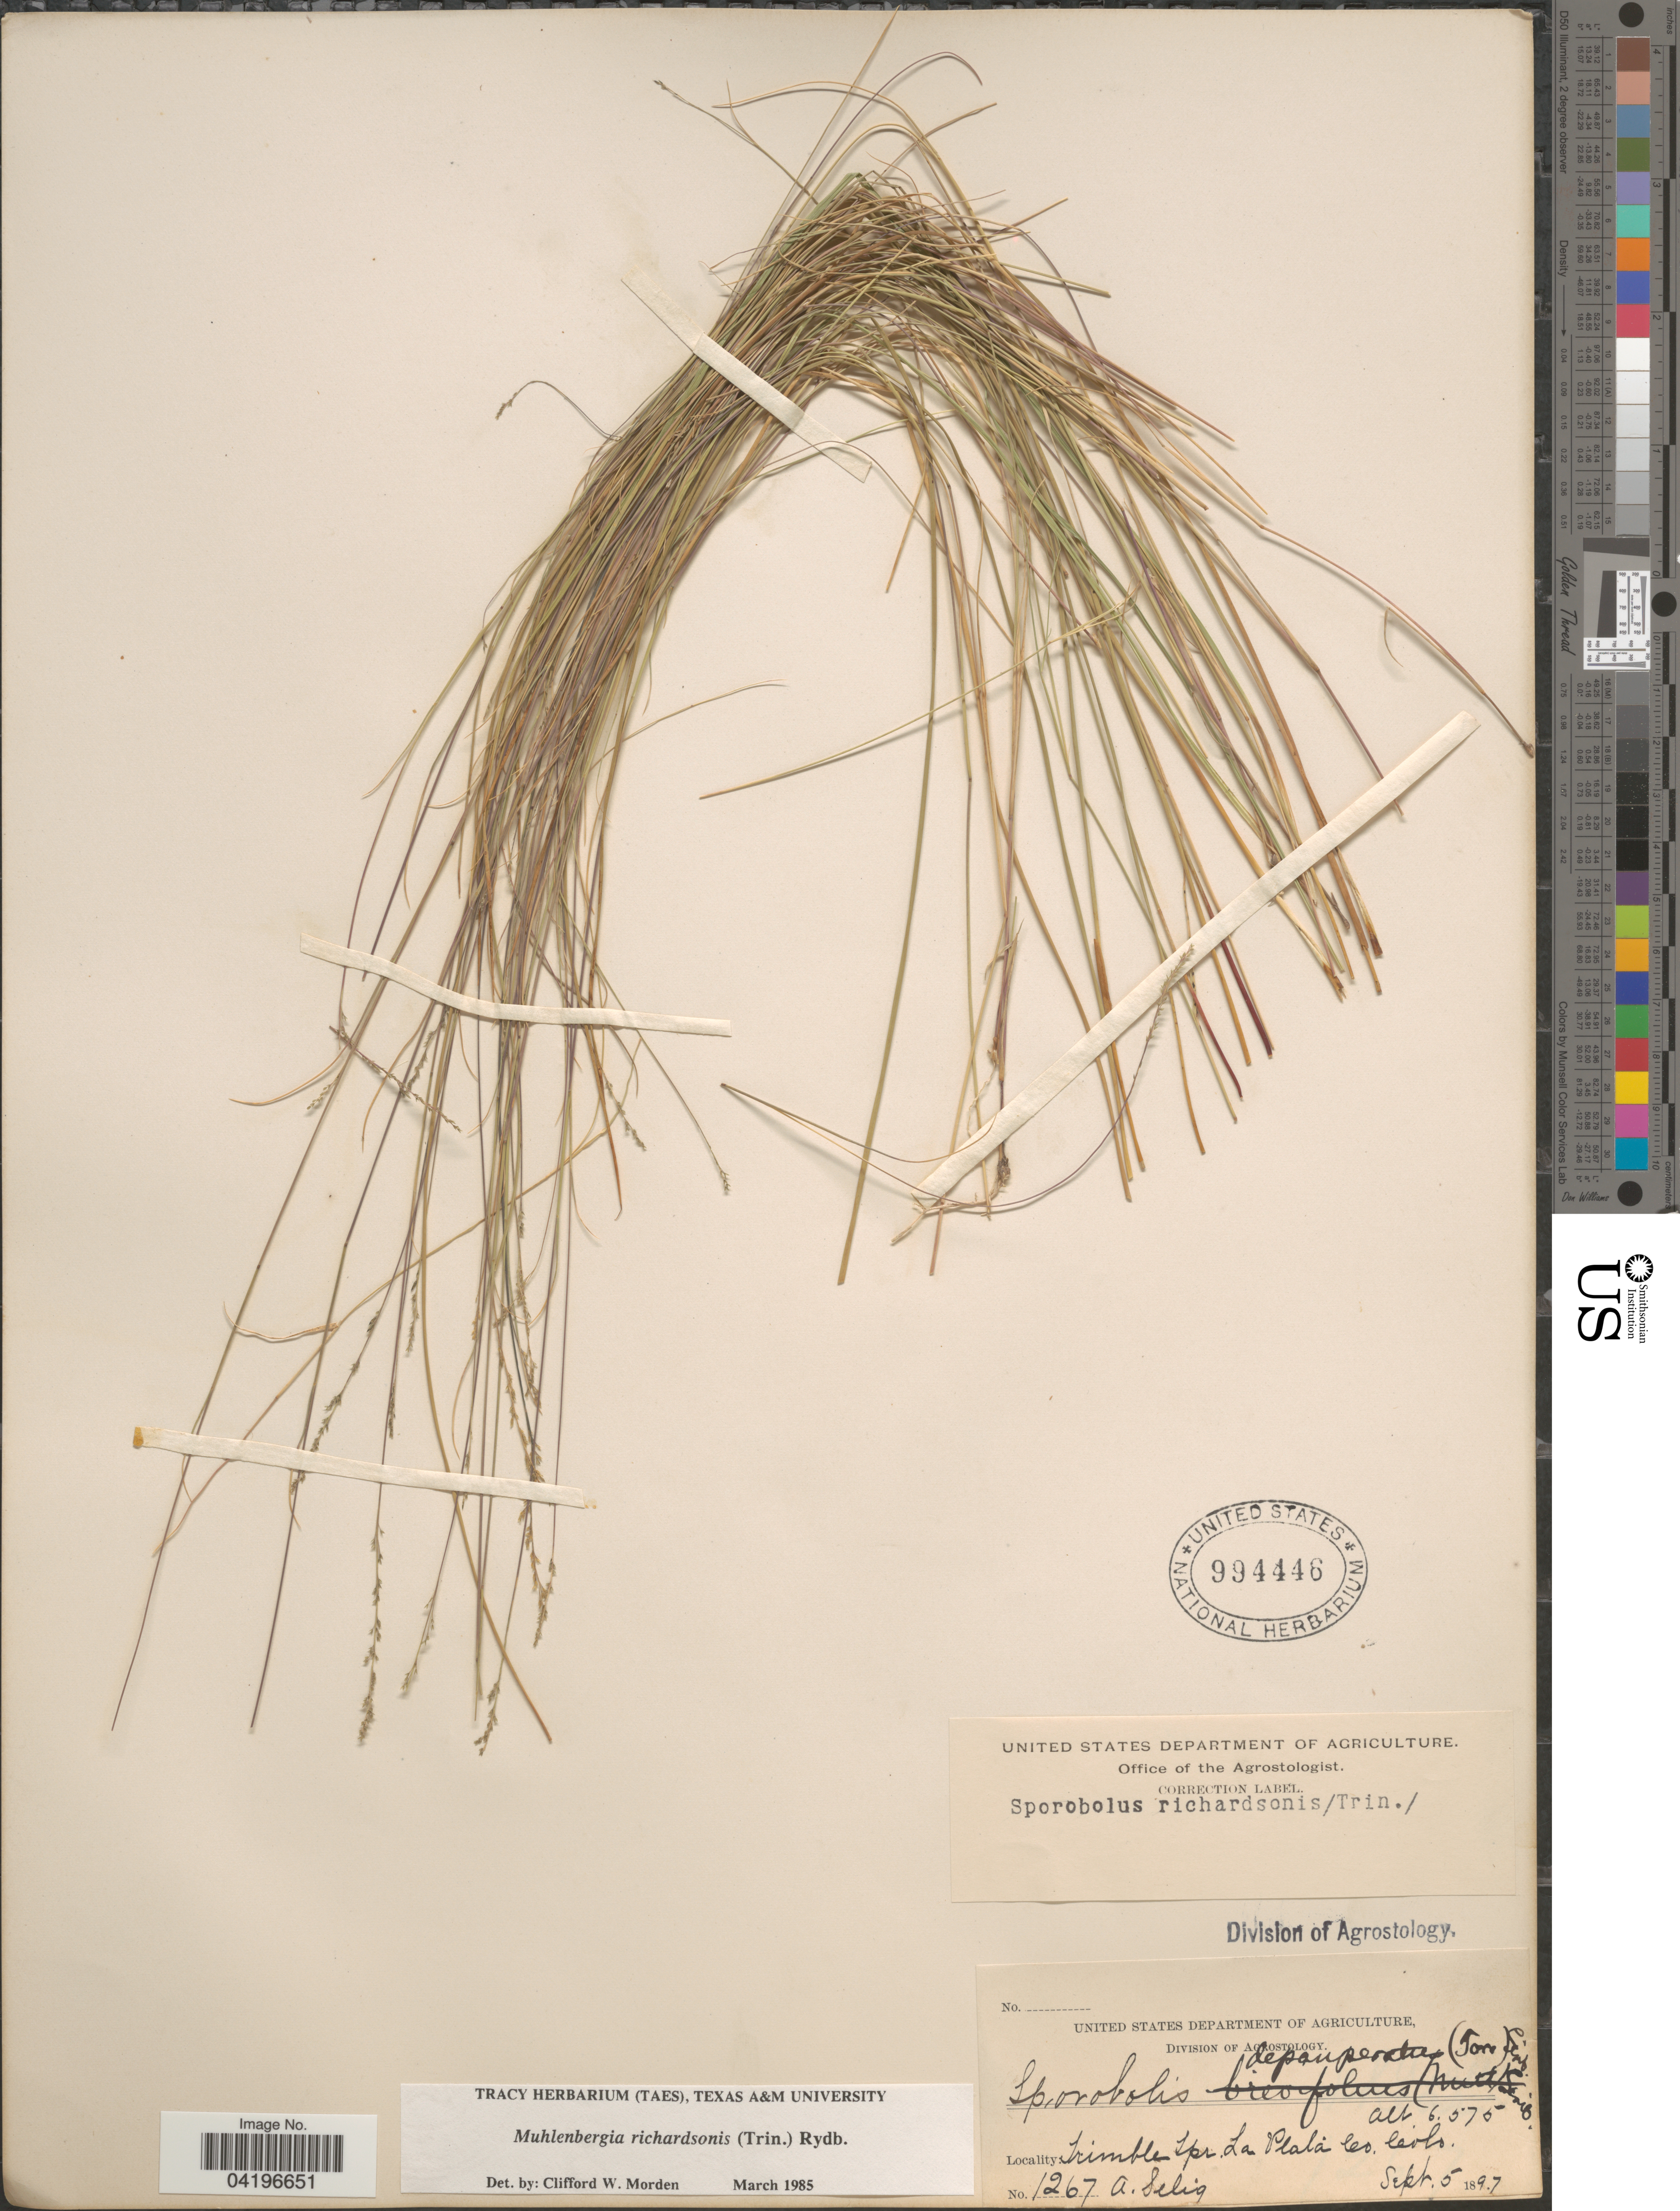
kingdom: Plantae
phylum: Tracheophyta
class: Liliopsida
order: Poales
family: Poaceae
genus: Muhlenbergia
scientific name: Muhlenbergia richardsonis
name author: (Trin.) Rydb.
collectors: A. Selig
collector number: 1267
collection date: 1897-09-05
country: United States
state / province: Colorado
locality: Trimble Spr. La Plata Co.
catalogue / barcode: US 994446